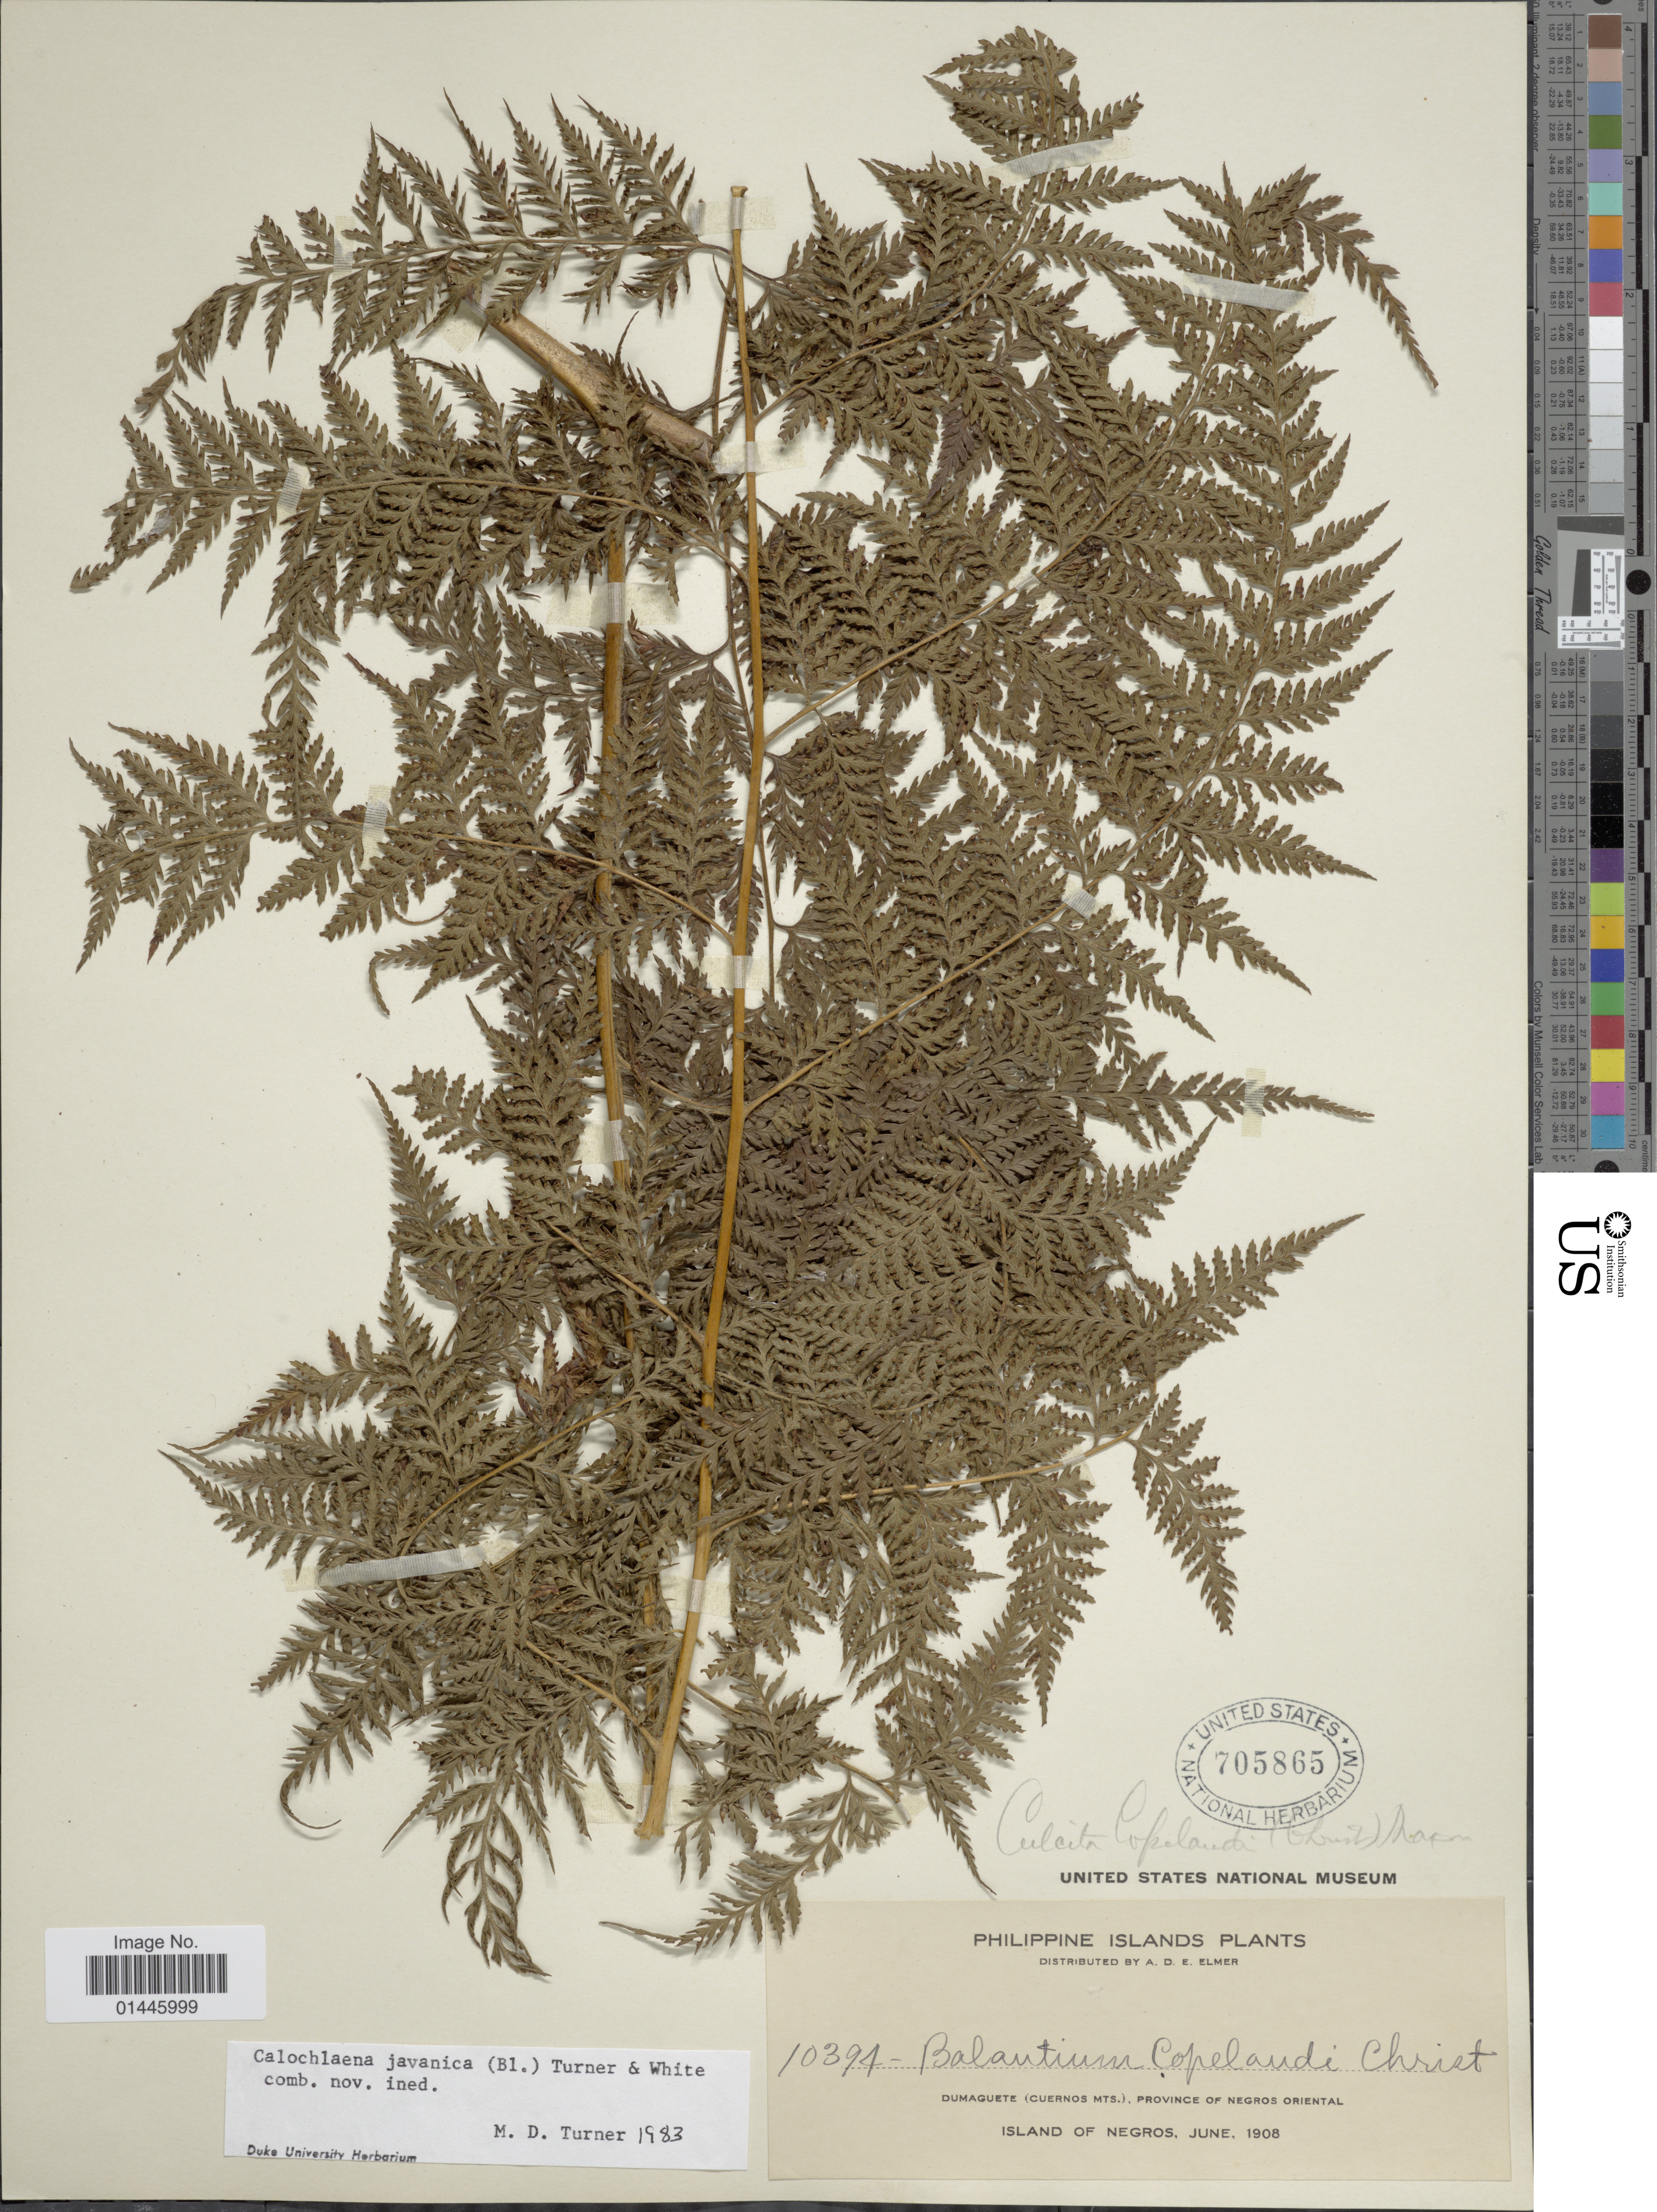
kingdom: Plantae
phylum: Tracheophyta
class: Polypodiopsida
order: Cyatheales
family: Dicksoniaceae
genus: Calochlaena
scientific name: Calochlaena javanica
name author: (Blume) M.D. Turner & R.A. White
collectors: A. D. E. Elmer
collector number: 10394*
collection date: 1908-06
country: Philippines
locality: Philippine Islands, Dumaguete (Cuernos Mts.), Province of Negros Oriental, Island of Negros.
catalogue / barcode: US 705865